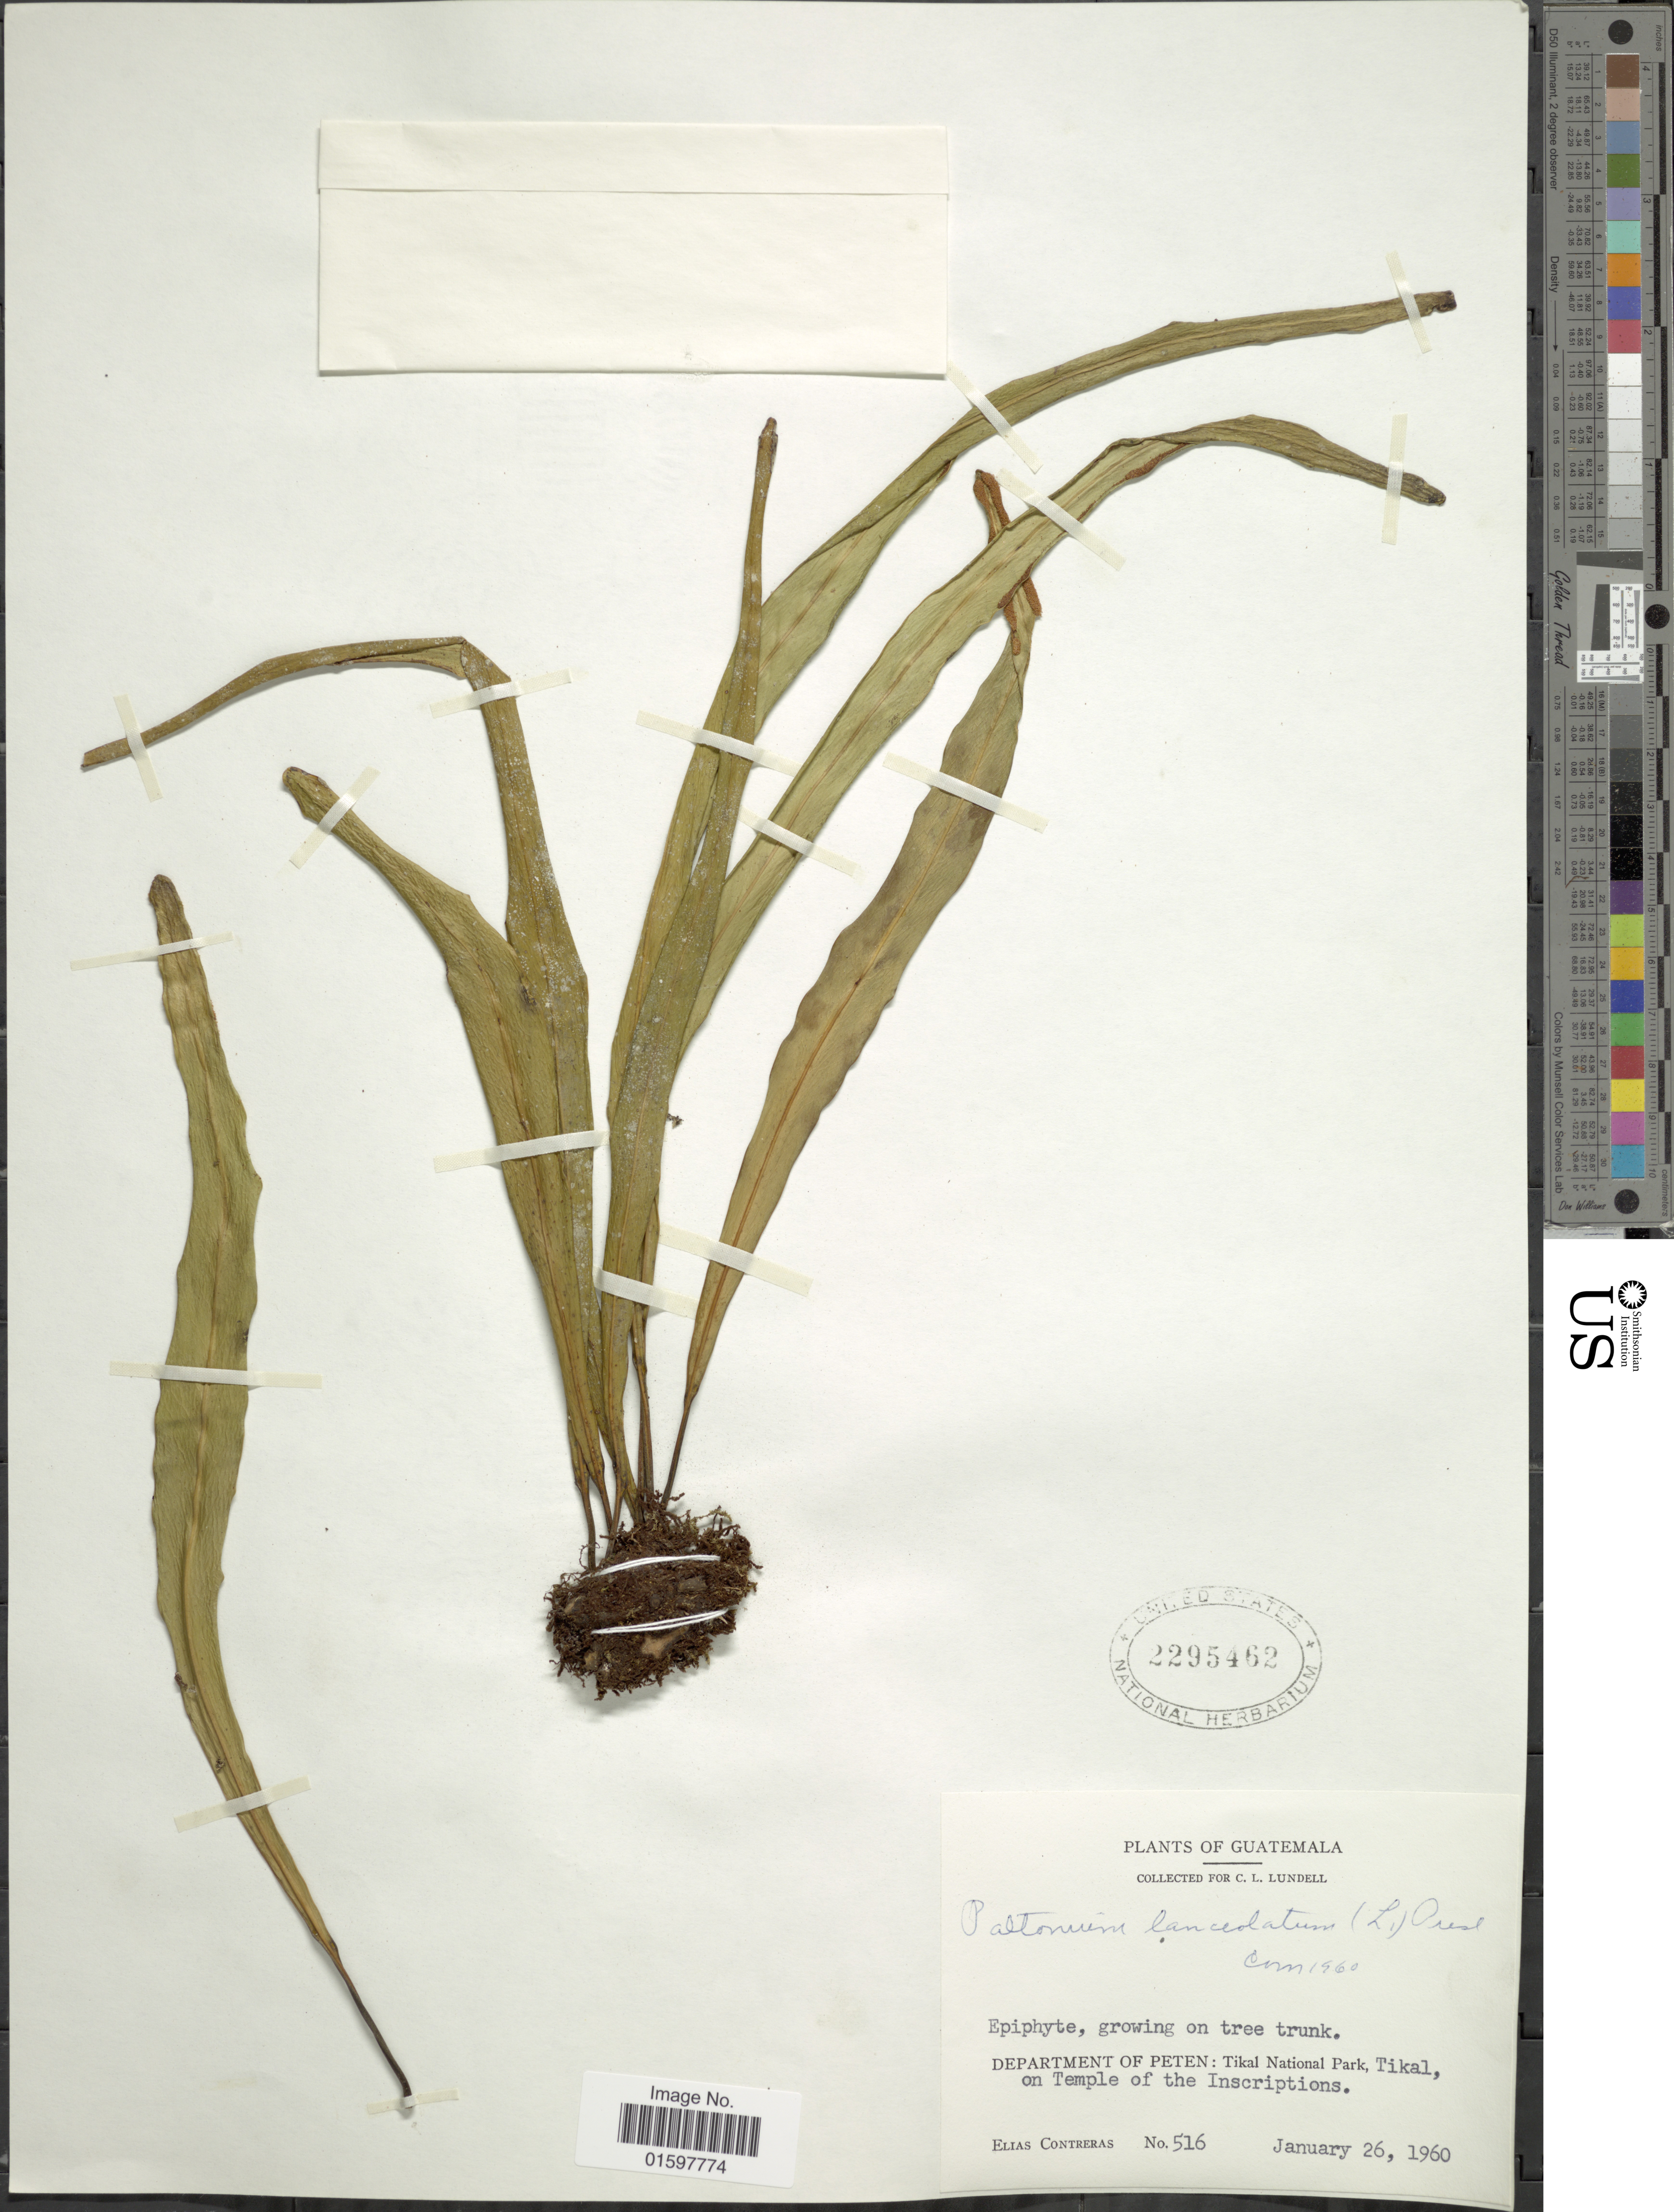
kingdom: Plantae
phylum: Tracheophyta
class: Polypodiopsida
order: Polypodiales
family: Polypodiaceae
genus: Pleopeltis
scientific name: Pleopeltis marginata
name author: A.R. Sm. & Tejero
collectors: E. Contreras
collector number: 516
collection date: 1960-01-26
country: Guatemala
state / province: El Petén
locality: Tikal National Park, Tikal, on Temple of the Inscriptions.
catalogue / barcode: US 2295462